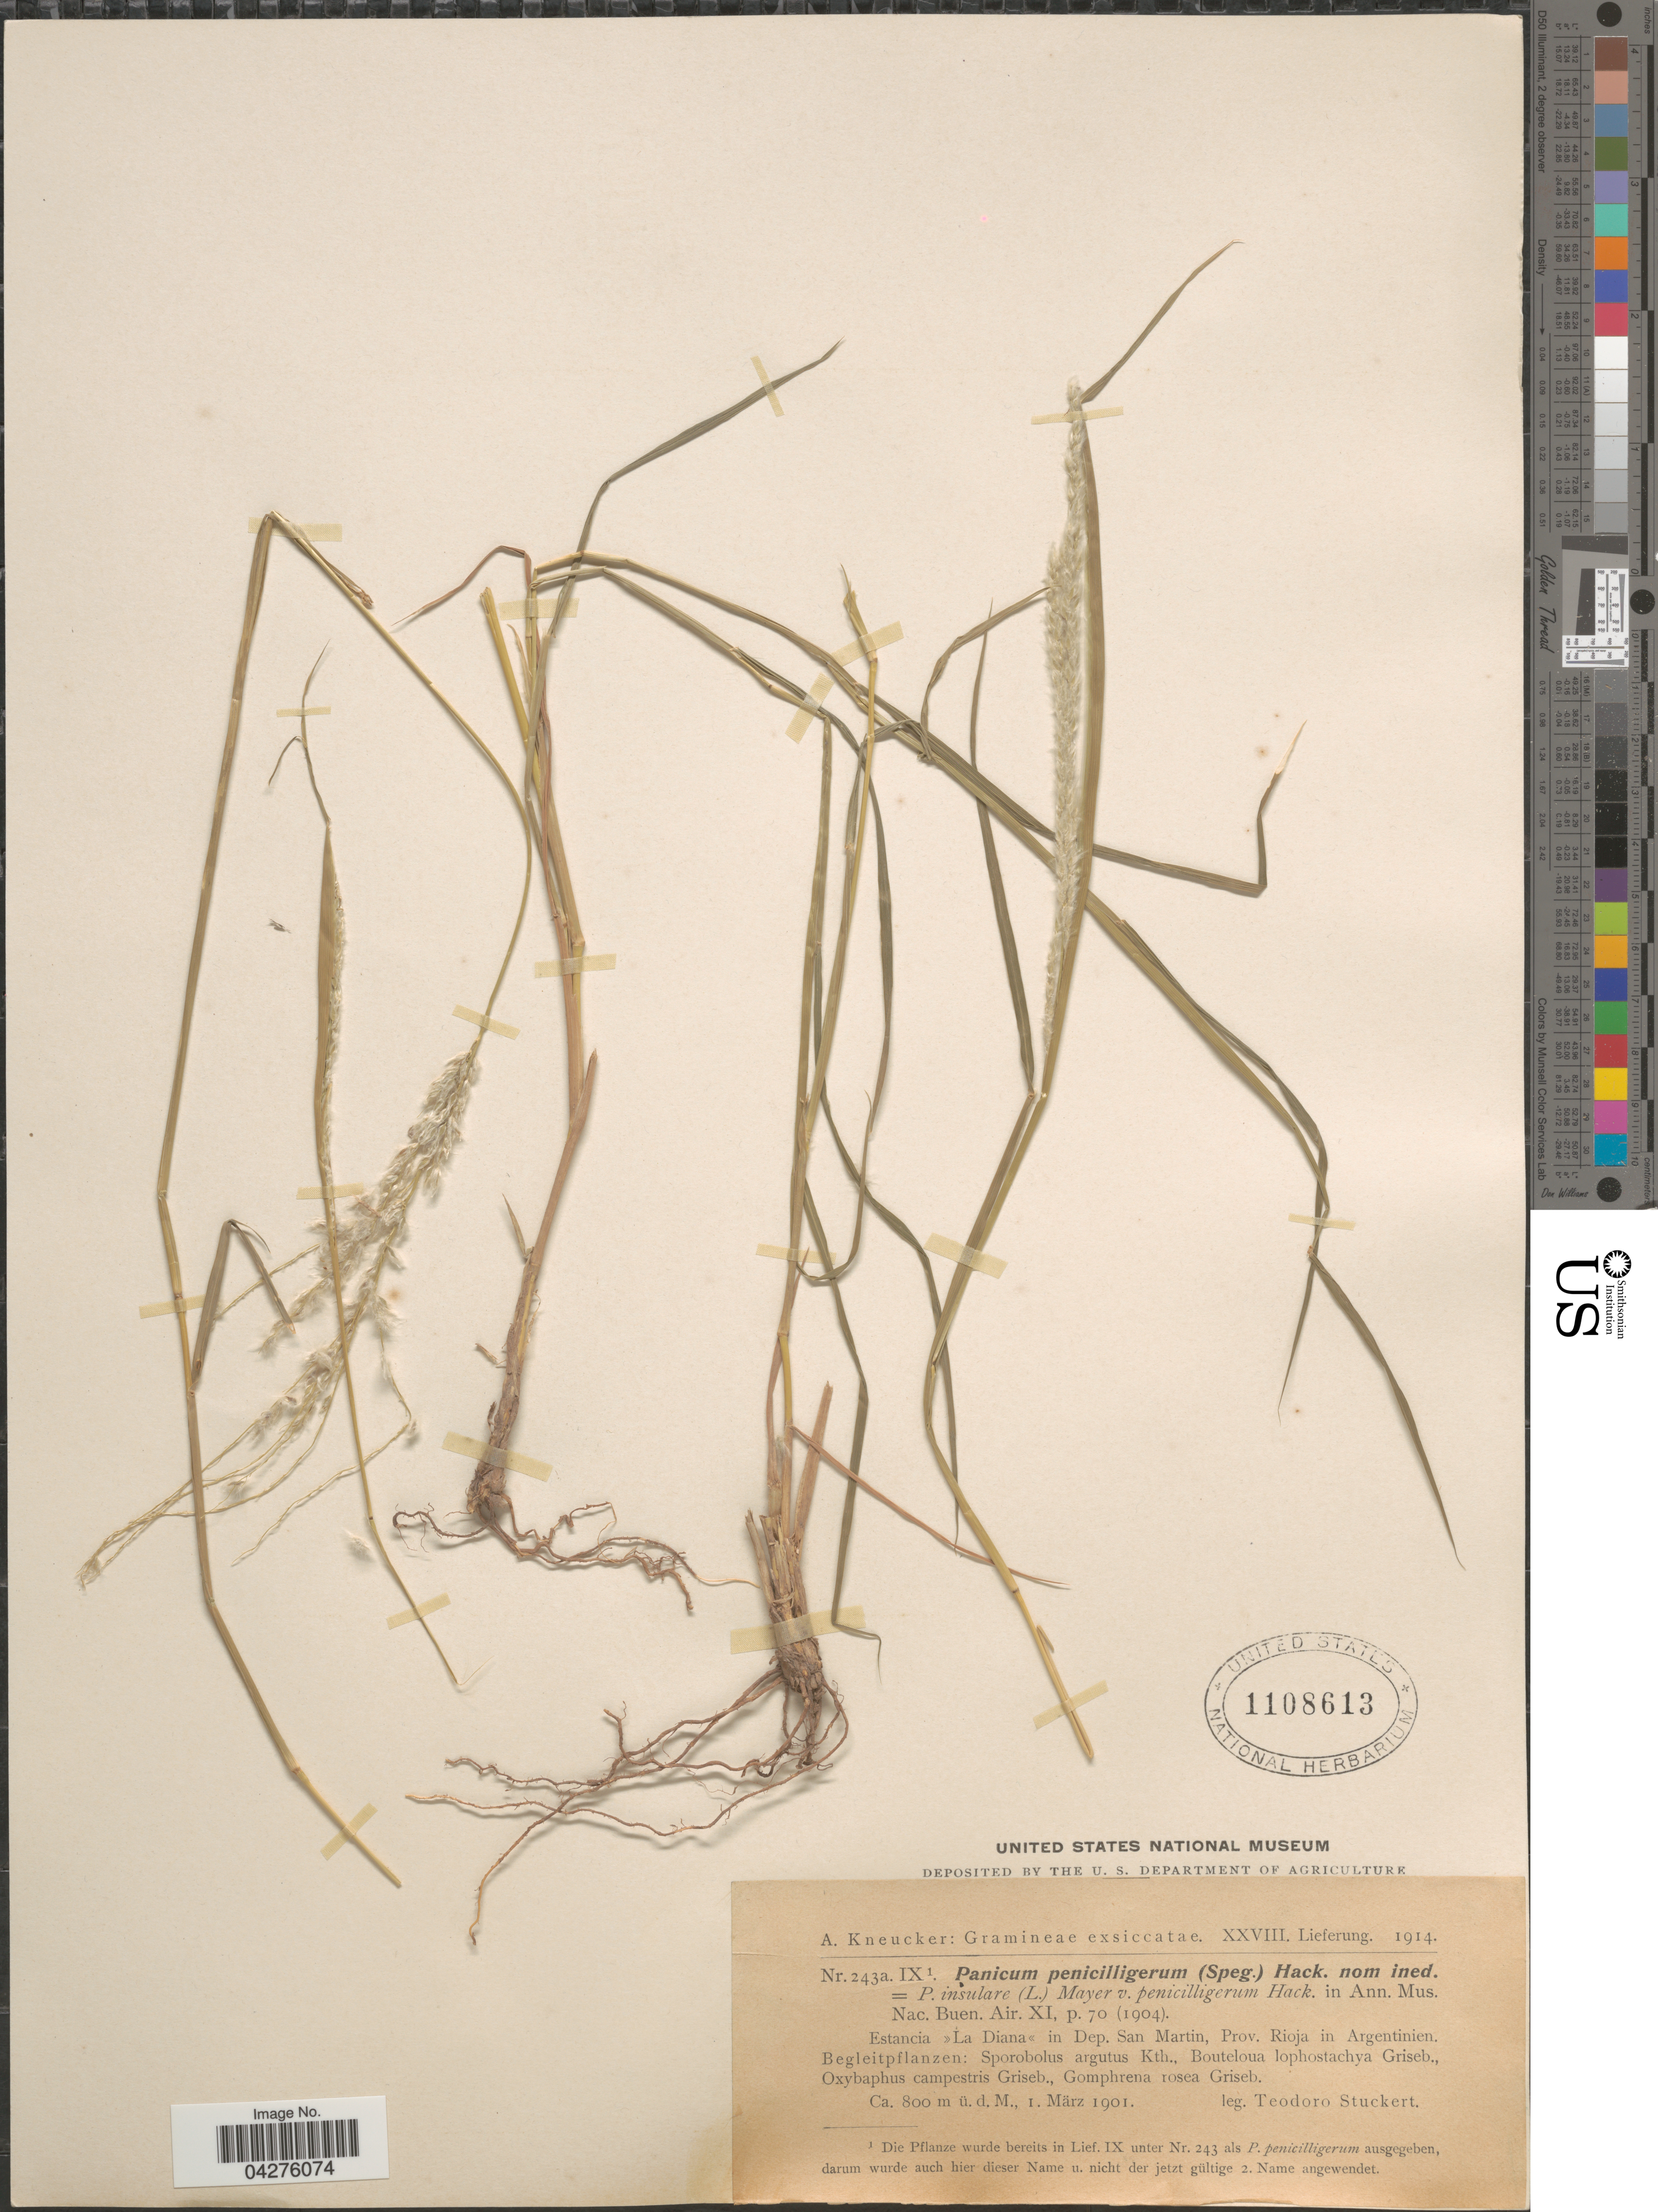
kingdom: Plantae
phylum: Tracheophyta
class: Liliopsida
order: Poales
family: Poaceae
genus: Digitaria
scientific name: Digitaria californica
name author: (Benth.) Henr.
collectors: T. Stuckert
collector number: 243a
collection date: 1901-03-01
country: Argentina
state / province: La Rioja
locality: Estancia »La Diana« in Dep. San Martin, Prov. Rioja in Argentinien.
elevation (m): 800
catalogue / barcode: US 1108613